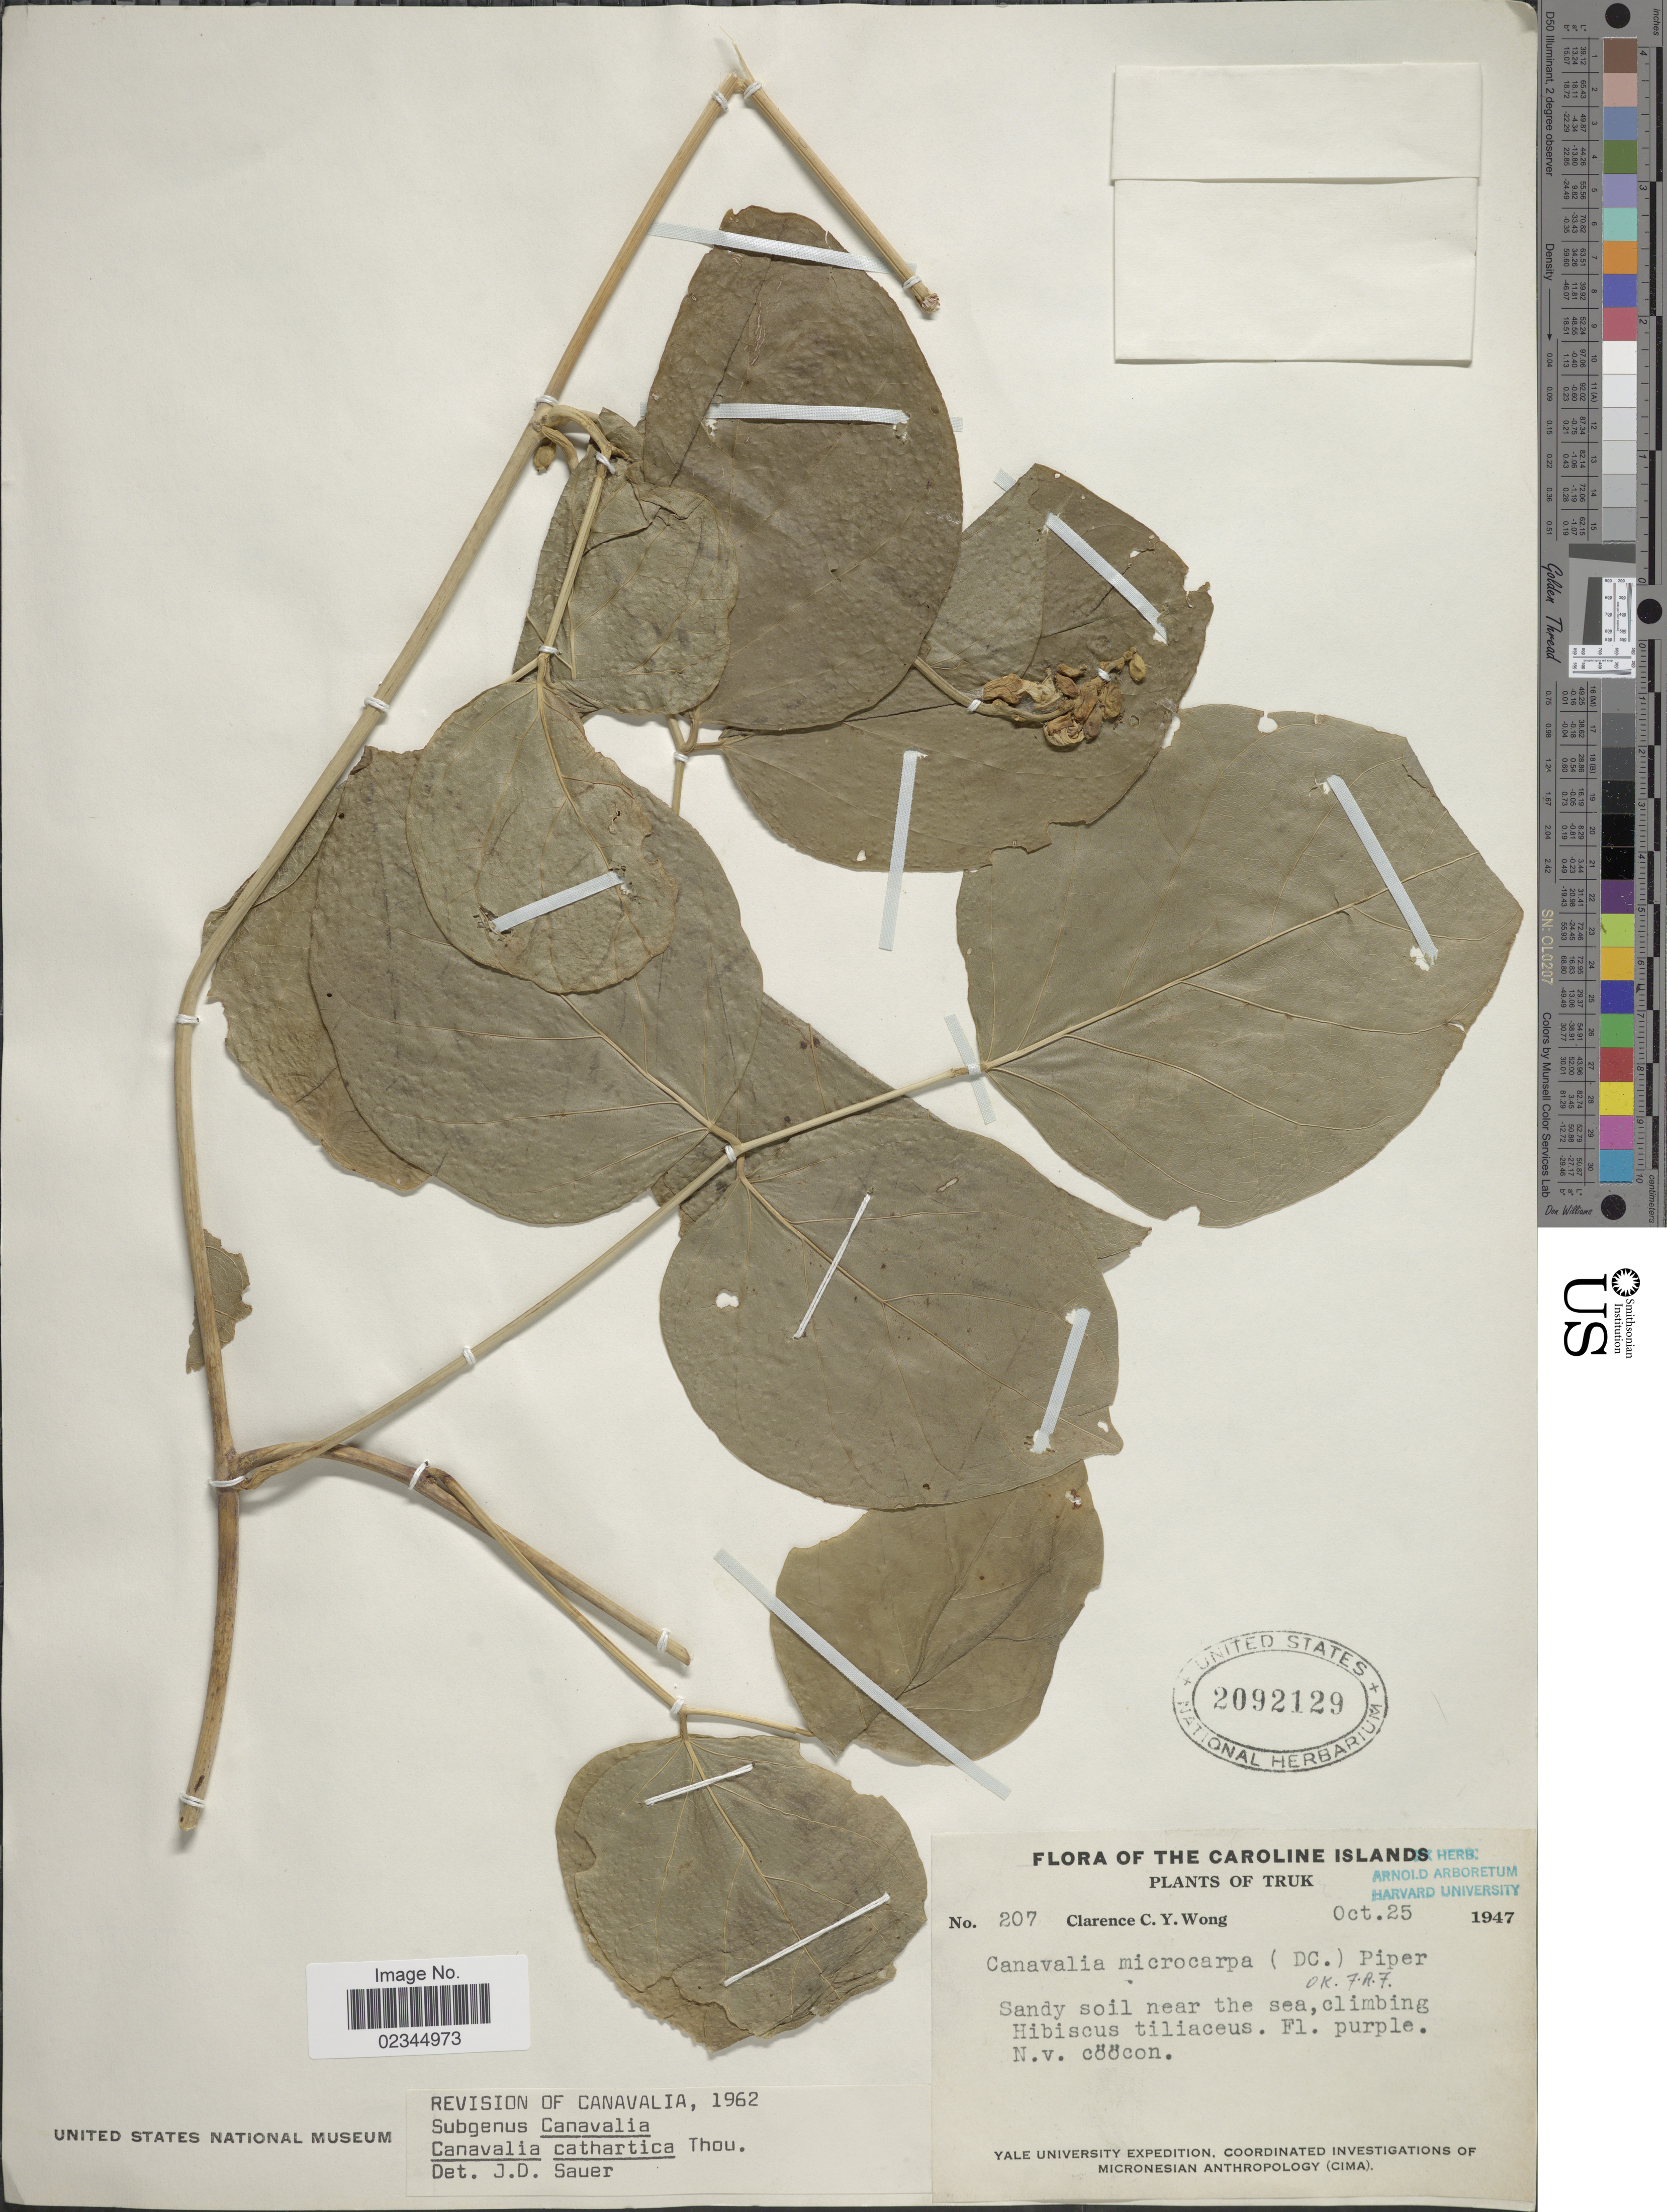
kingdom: Plantae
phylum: Tracheophyta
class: Magnoliopsida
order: Fabales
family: Fabaceae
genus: Canavalia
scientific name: Canavalia cathartica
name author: Thouars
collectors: C. Wong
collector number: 207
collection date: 1947-10-25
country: Micronesia, Federated States of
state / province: Truk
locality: The Caroline Islands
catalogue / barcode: US 2092129